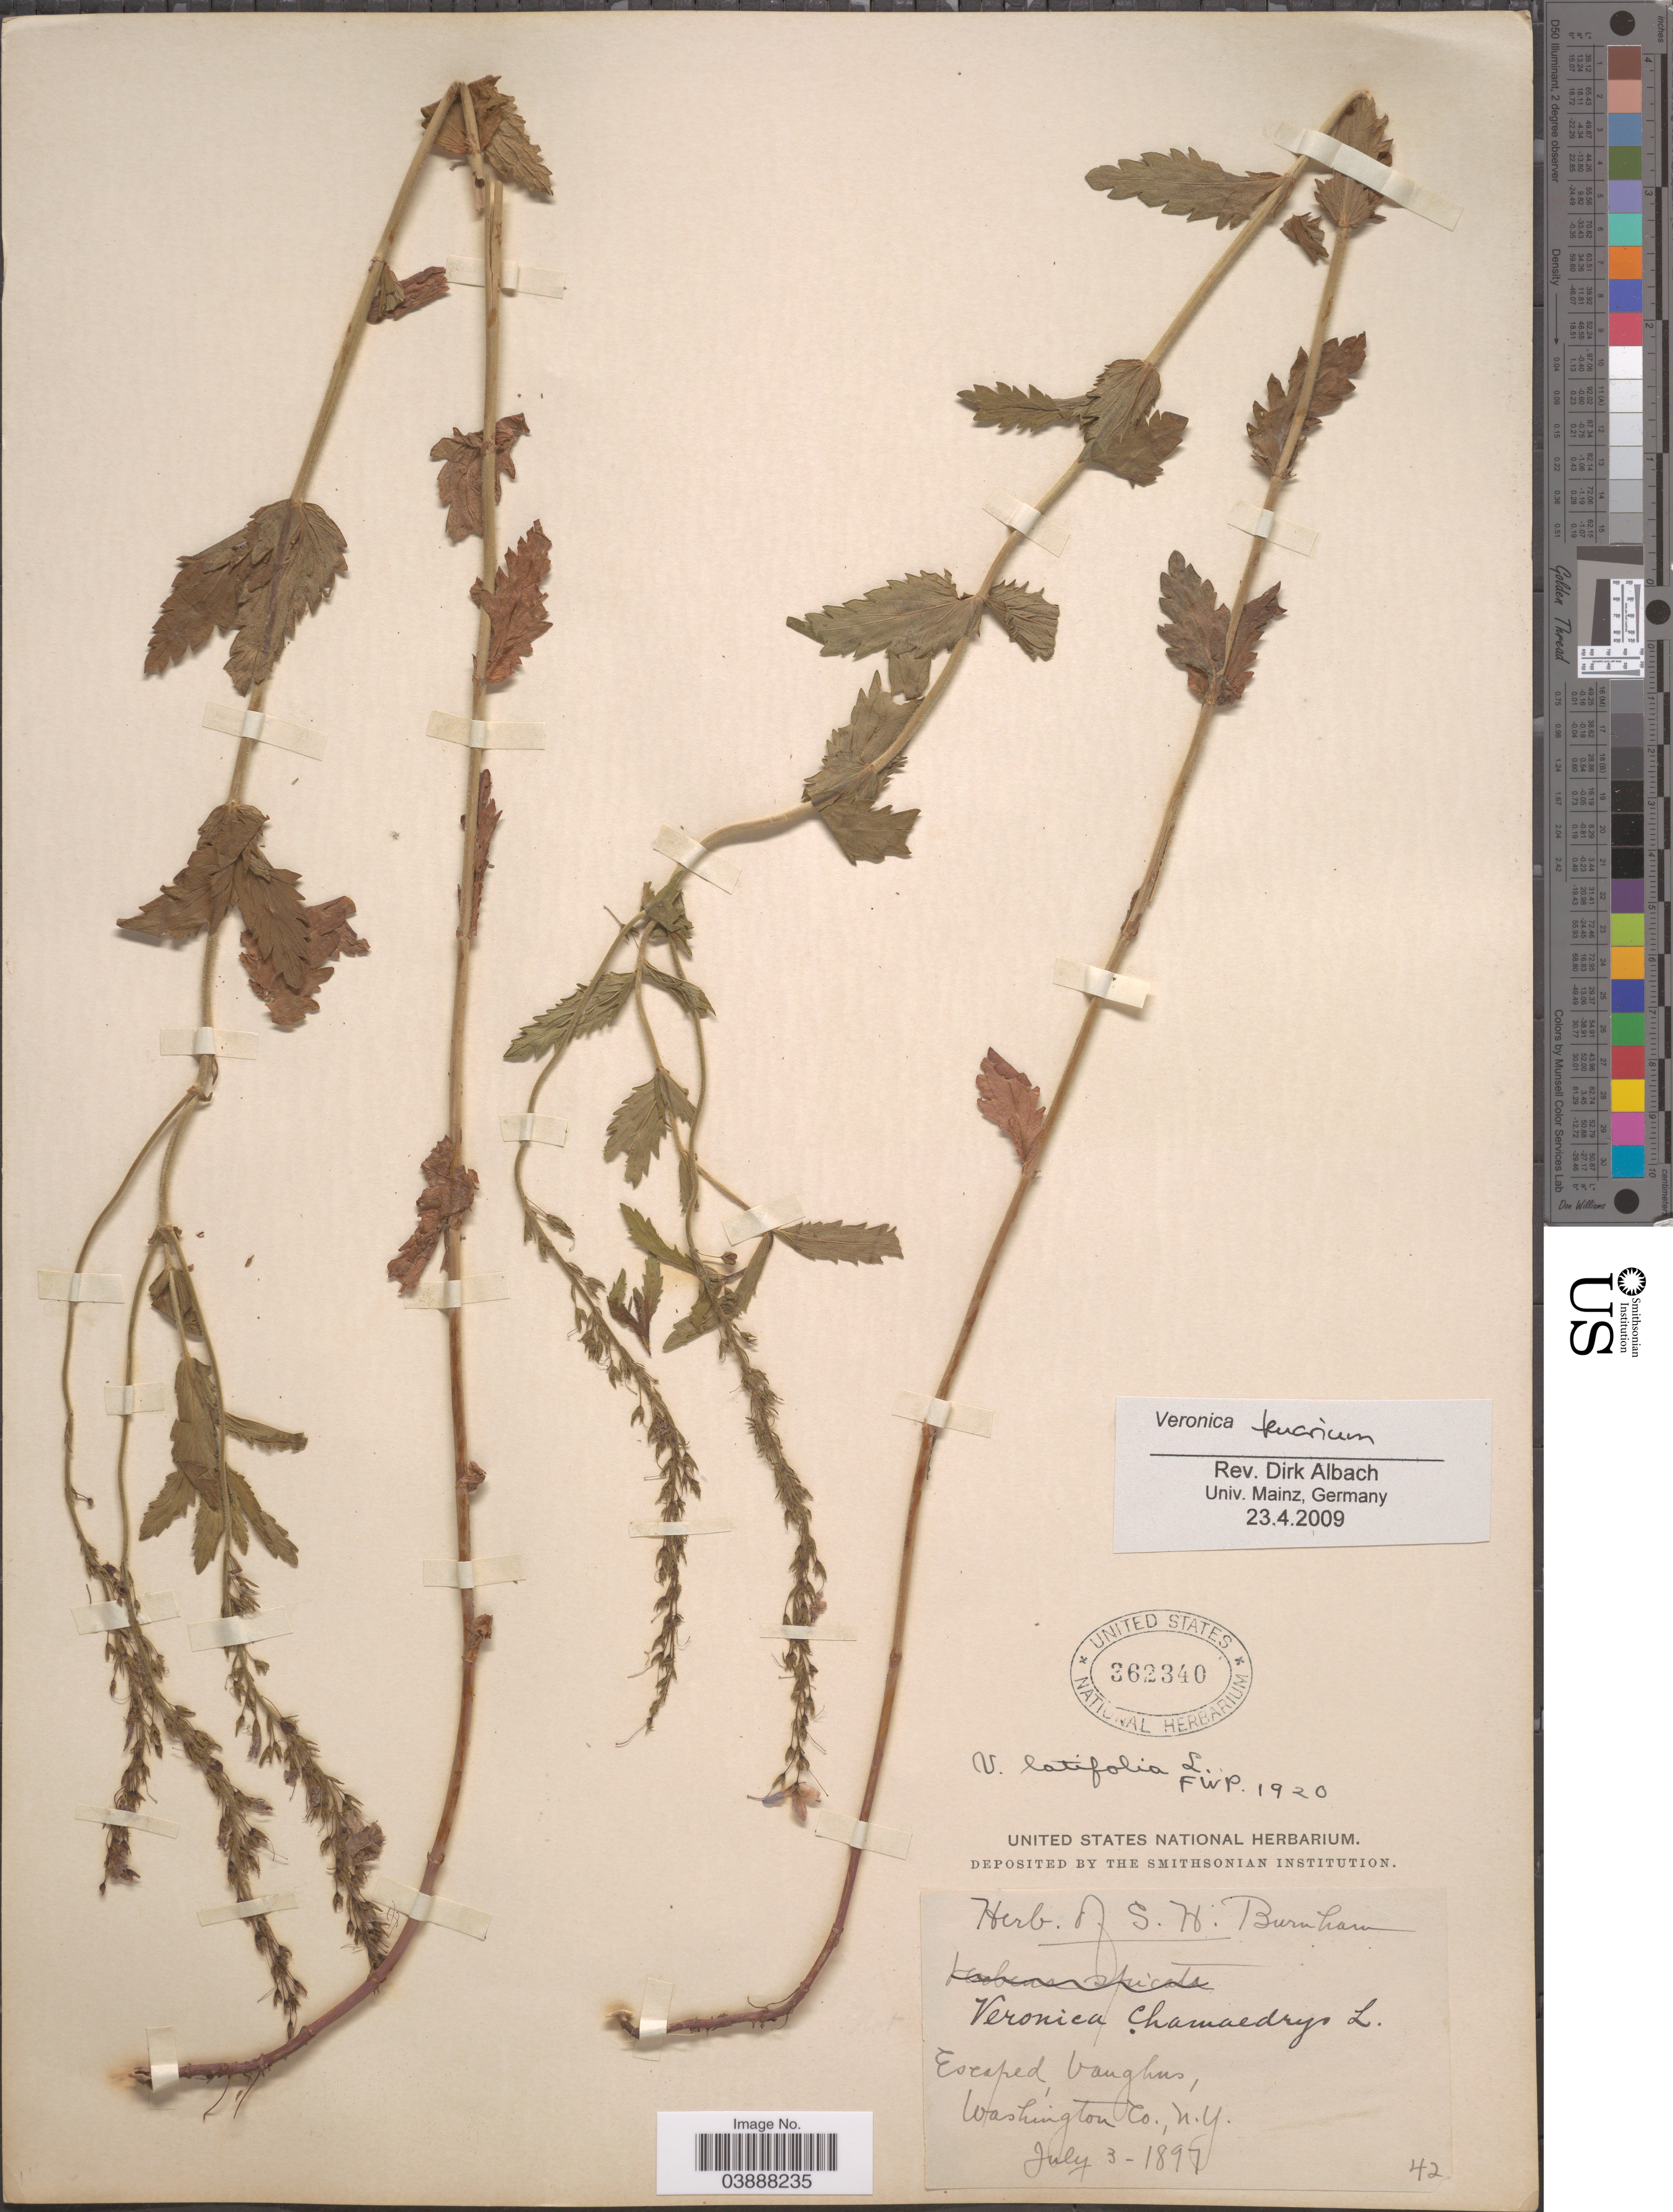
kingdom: Plantae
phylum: Tracheophyta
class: Magnoliopsida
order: Lamiales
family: Plantaginaceae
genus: Veronica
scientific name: Veronica teucrium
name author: L.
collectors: ex herb. S.H. Burnham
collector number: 42?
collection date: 1897-07-03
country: United States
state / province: New York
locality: Escaped, Vanghus, Washington Co.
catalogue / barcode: US 362340